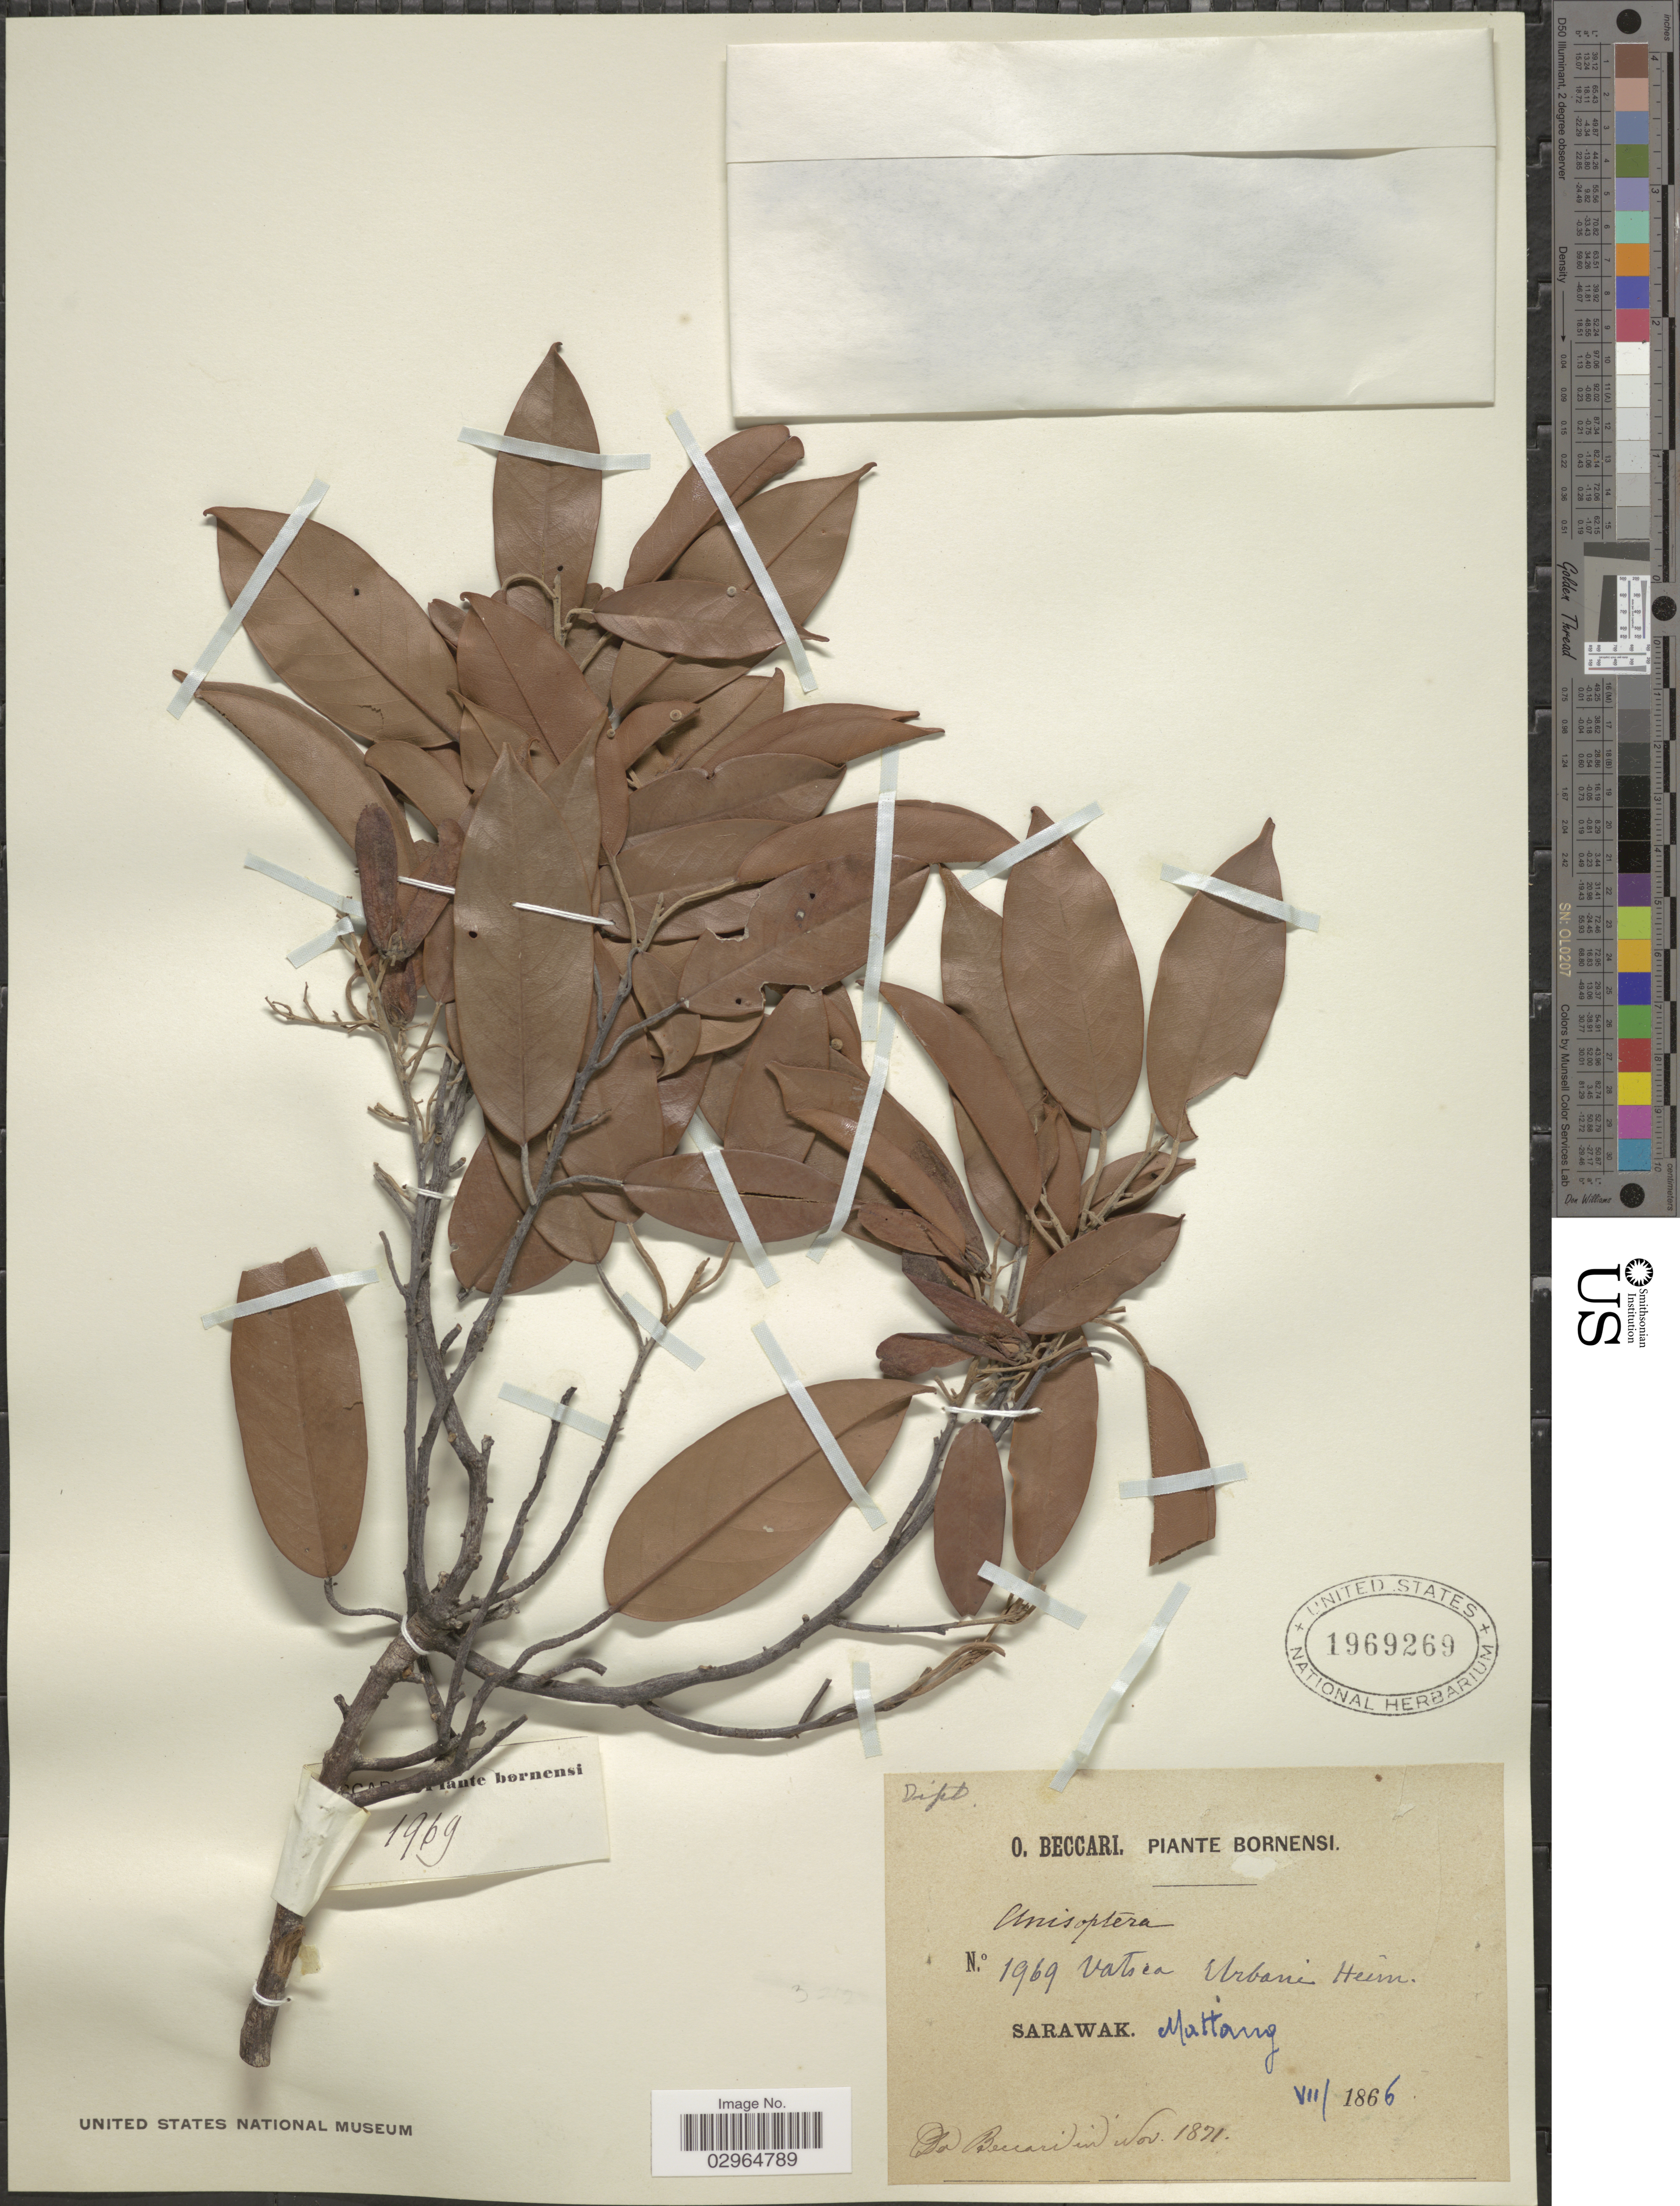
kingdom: Plantae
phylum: Tracheophyta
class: Magnoliopsida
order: Malvales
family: Dipterocarpaceae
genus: Vatica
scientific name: Vatica urbanii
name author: F. Heim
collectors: O. Beccari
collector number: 1969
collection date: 1866-07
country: Malaysia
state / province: Sarawak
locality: Bornensi. Mattang.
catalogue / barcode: US 1969269